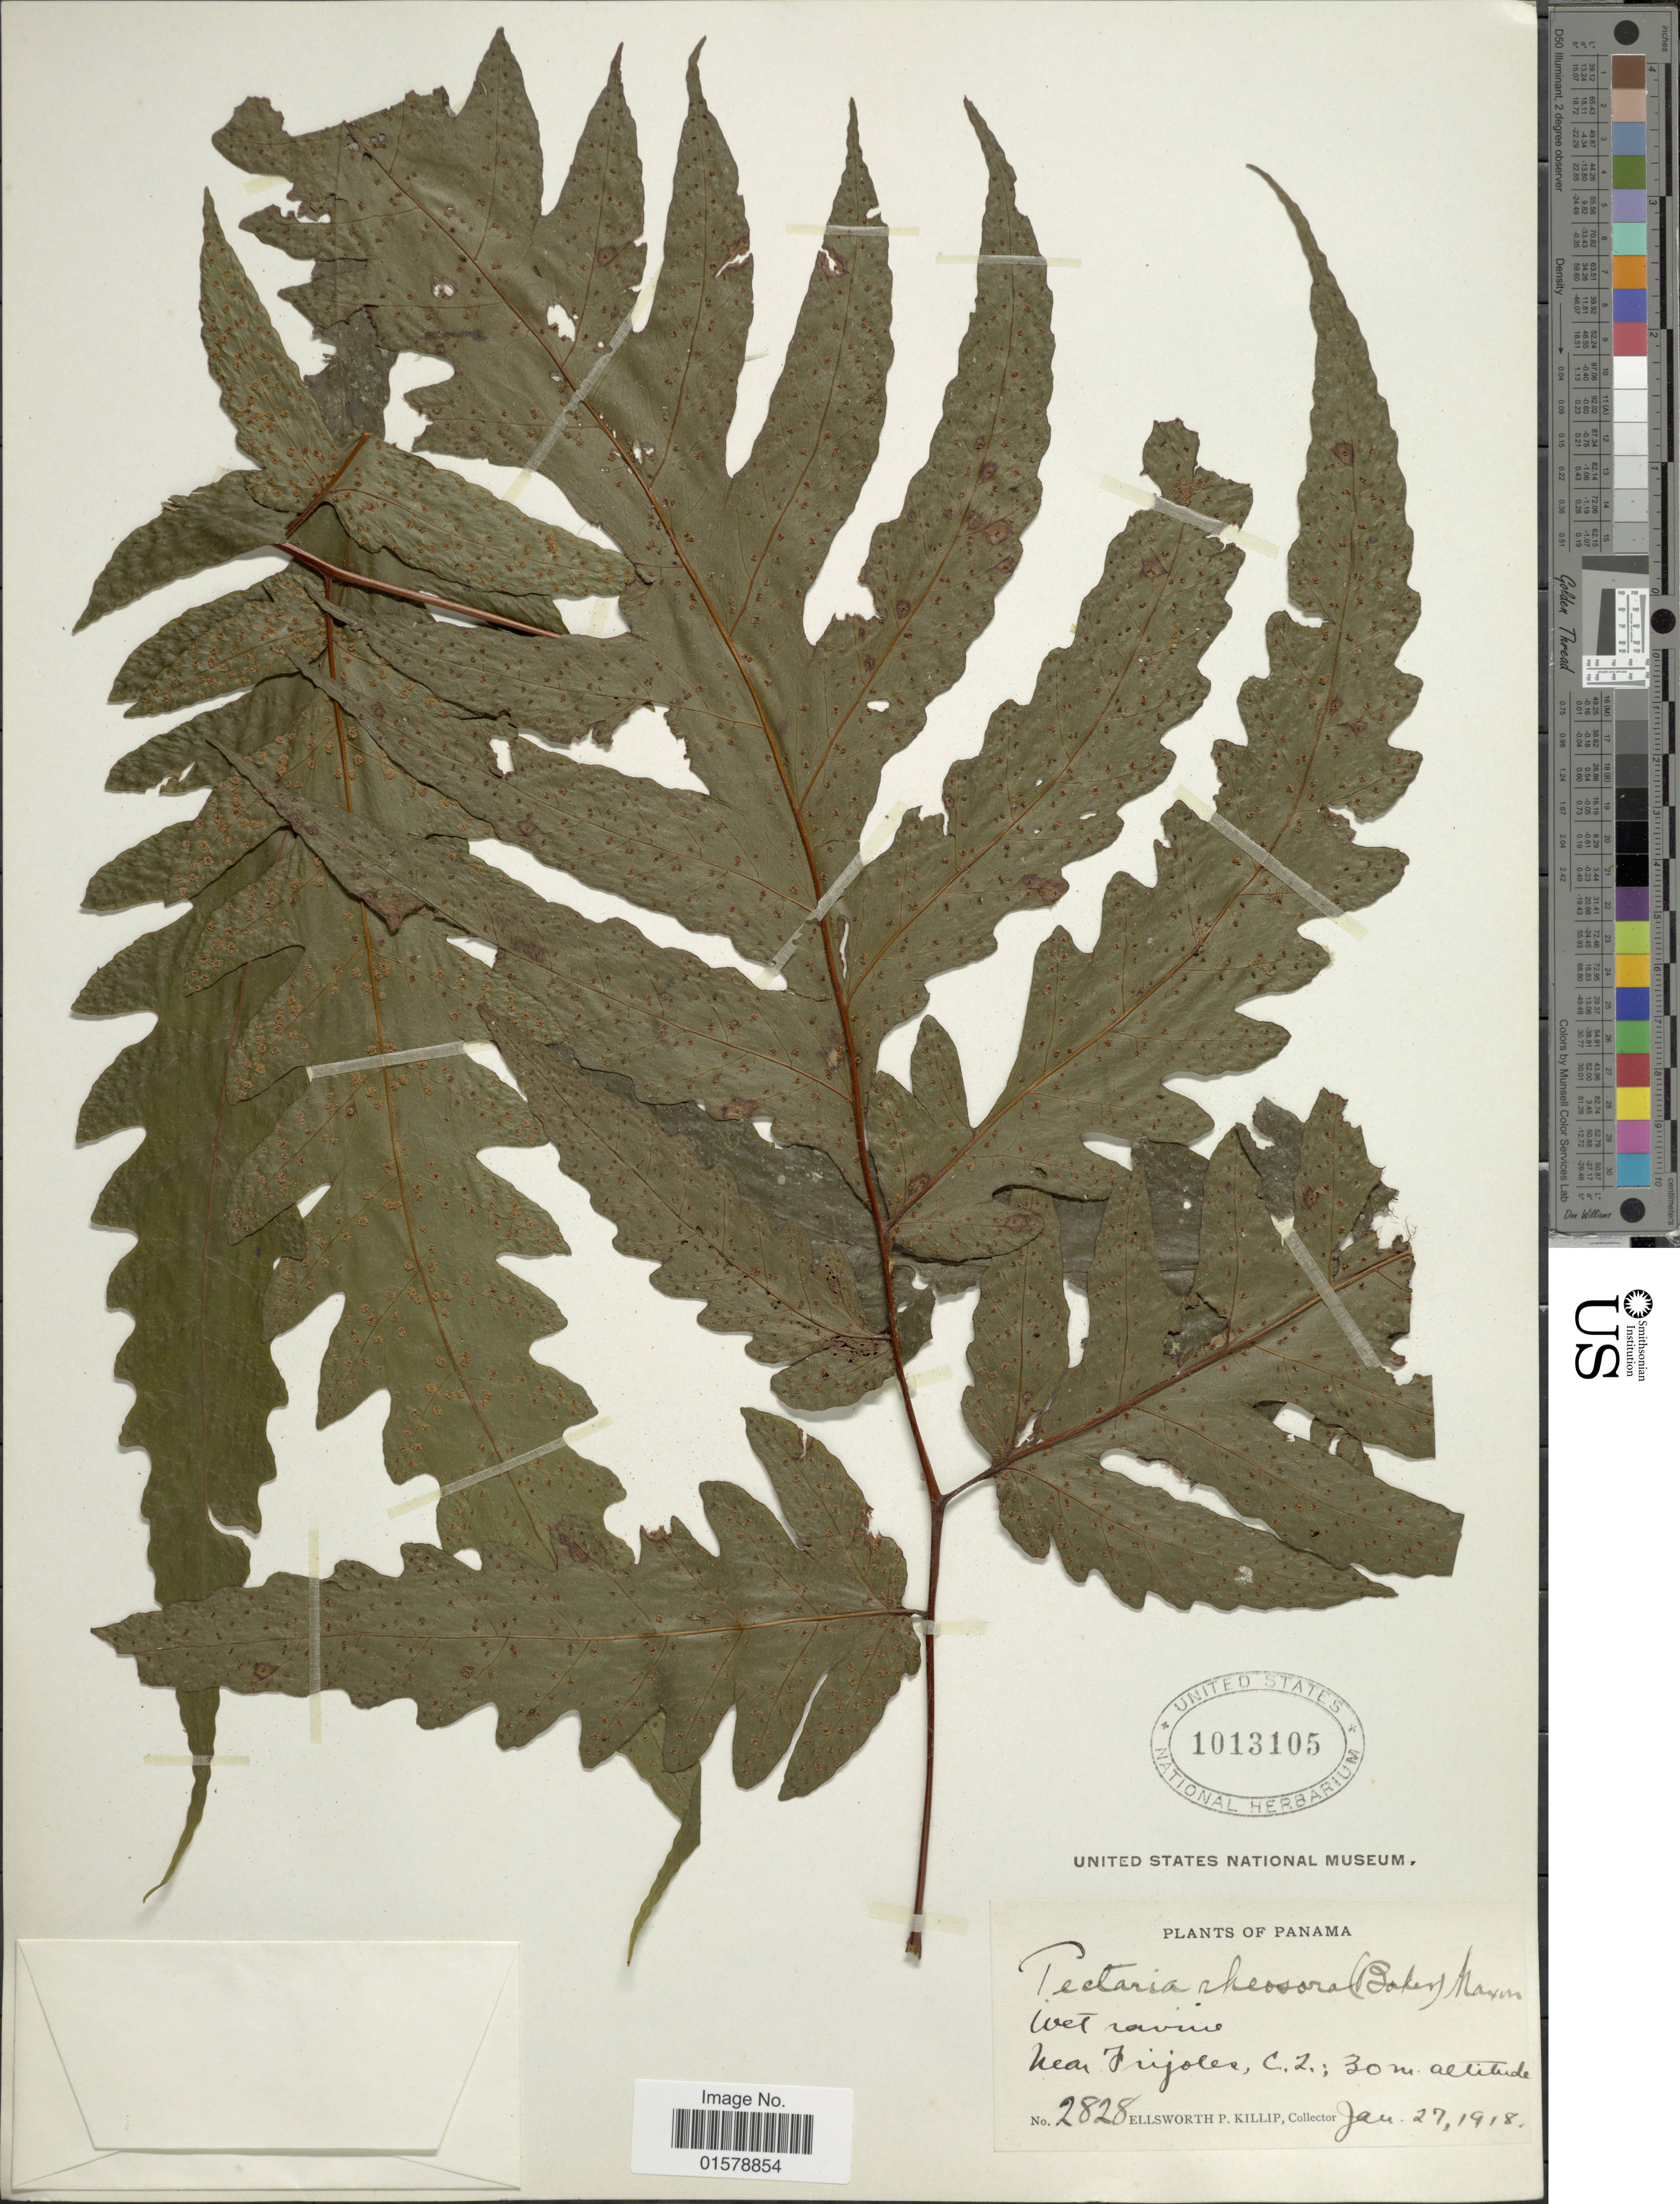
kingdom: Plantae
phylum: Tracheophyta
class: Polypodiopsida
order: Polypodiales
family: Tectariaceae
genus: Tectaria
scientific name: Tectaria rivalis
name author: (Mett. ex Kuhn) C. Chr.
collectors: E. P. Killip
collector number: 2828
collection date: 1918-01-27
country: Panama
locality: Near Frijoles, C.Z.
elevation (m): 30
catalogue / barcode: US 1013105